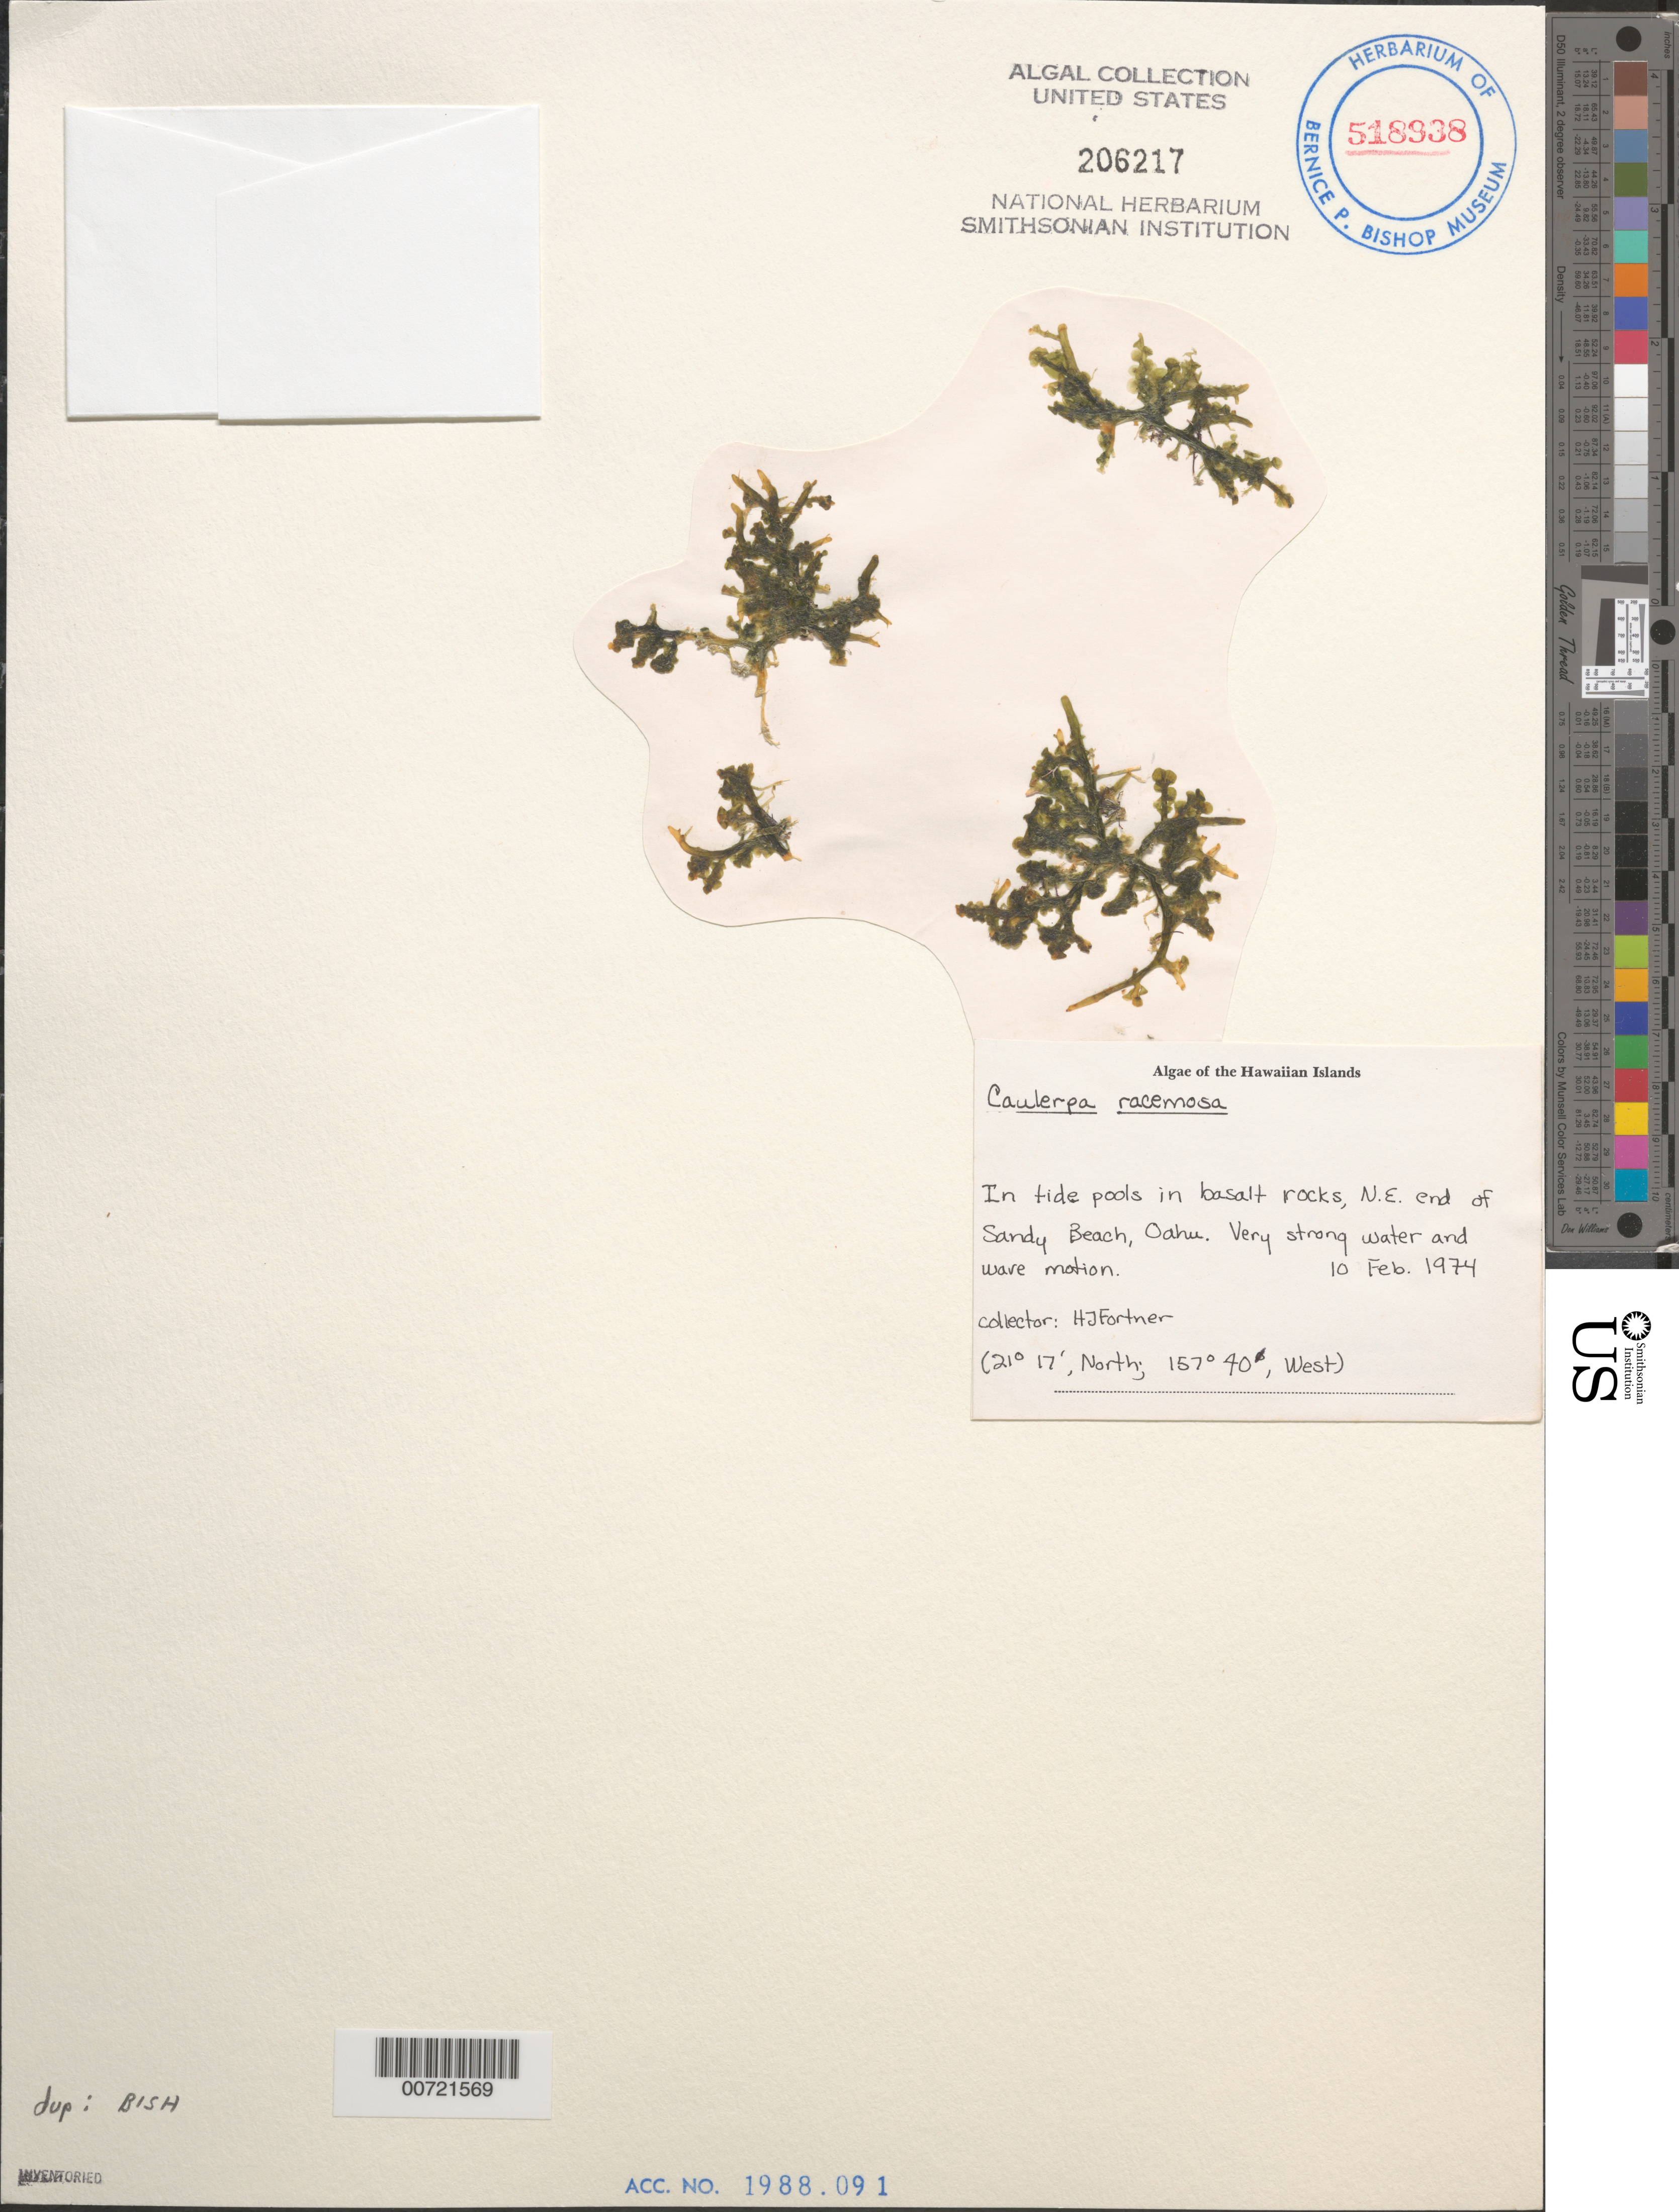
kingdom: Plantae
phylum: Chlorophyta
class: Ulvophyceae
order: Bryopsidales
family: Caulerpaceae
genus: Caulerpa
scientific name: Caulerpa racemosa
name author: (Forssk.) J. Agardh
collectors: H. Fortner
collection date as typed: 10 Feb 1974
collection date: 1974-02-10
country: United States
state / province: Hawaii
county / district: Honolulu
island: Oahu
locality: Sandy Beach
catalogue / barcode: US 206217